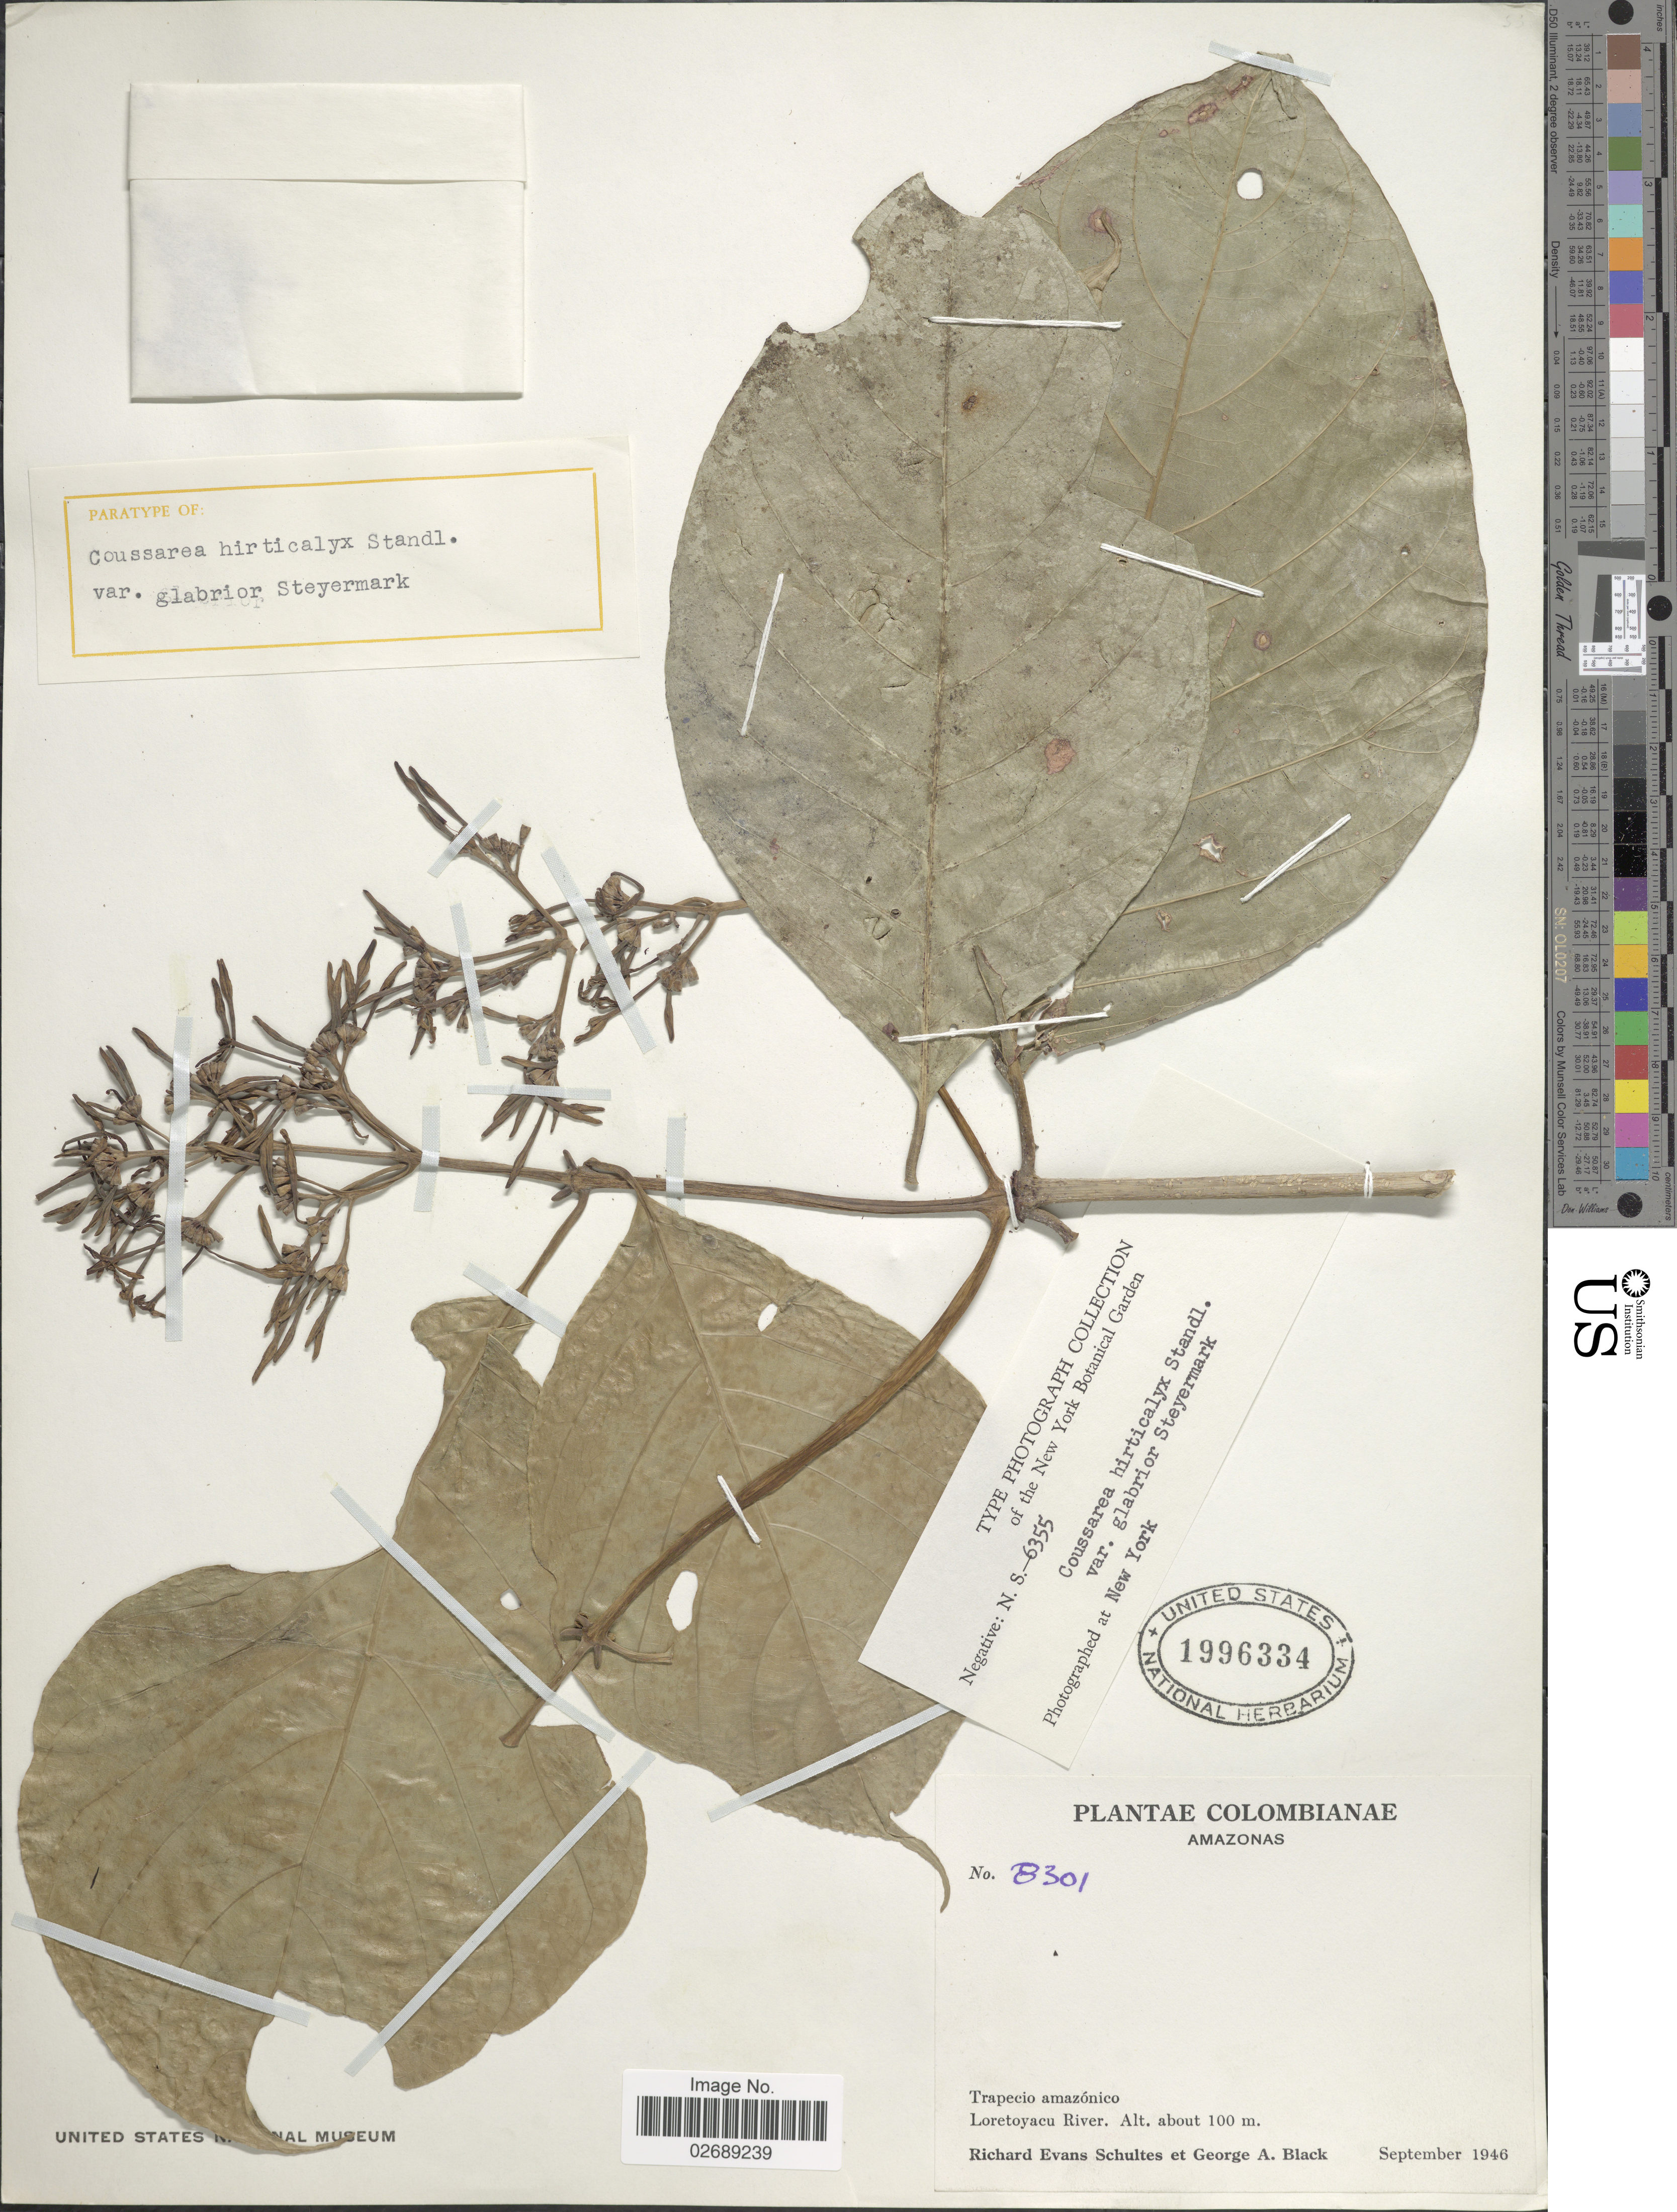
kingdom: Plantae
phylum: Tracheophyta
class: Magnoliopsida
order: Gentianales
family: Rubiaceae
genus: Coussarea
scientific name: Coussarea hirticalyx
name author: Standl.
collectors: R. E. Schultes & G. A. Black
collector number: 8301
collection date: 1946-09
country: Colombia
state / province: Amazônas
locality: Trapecio amazonico, Loretoyacu River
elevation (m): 100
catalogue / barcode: US 1996334